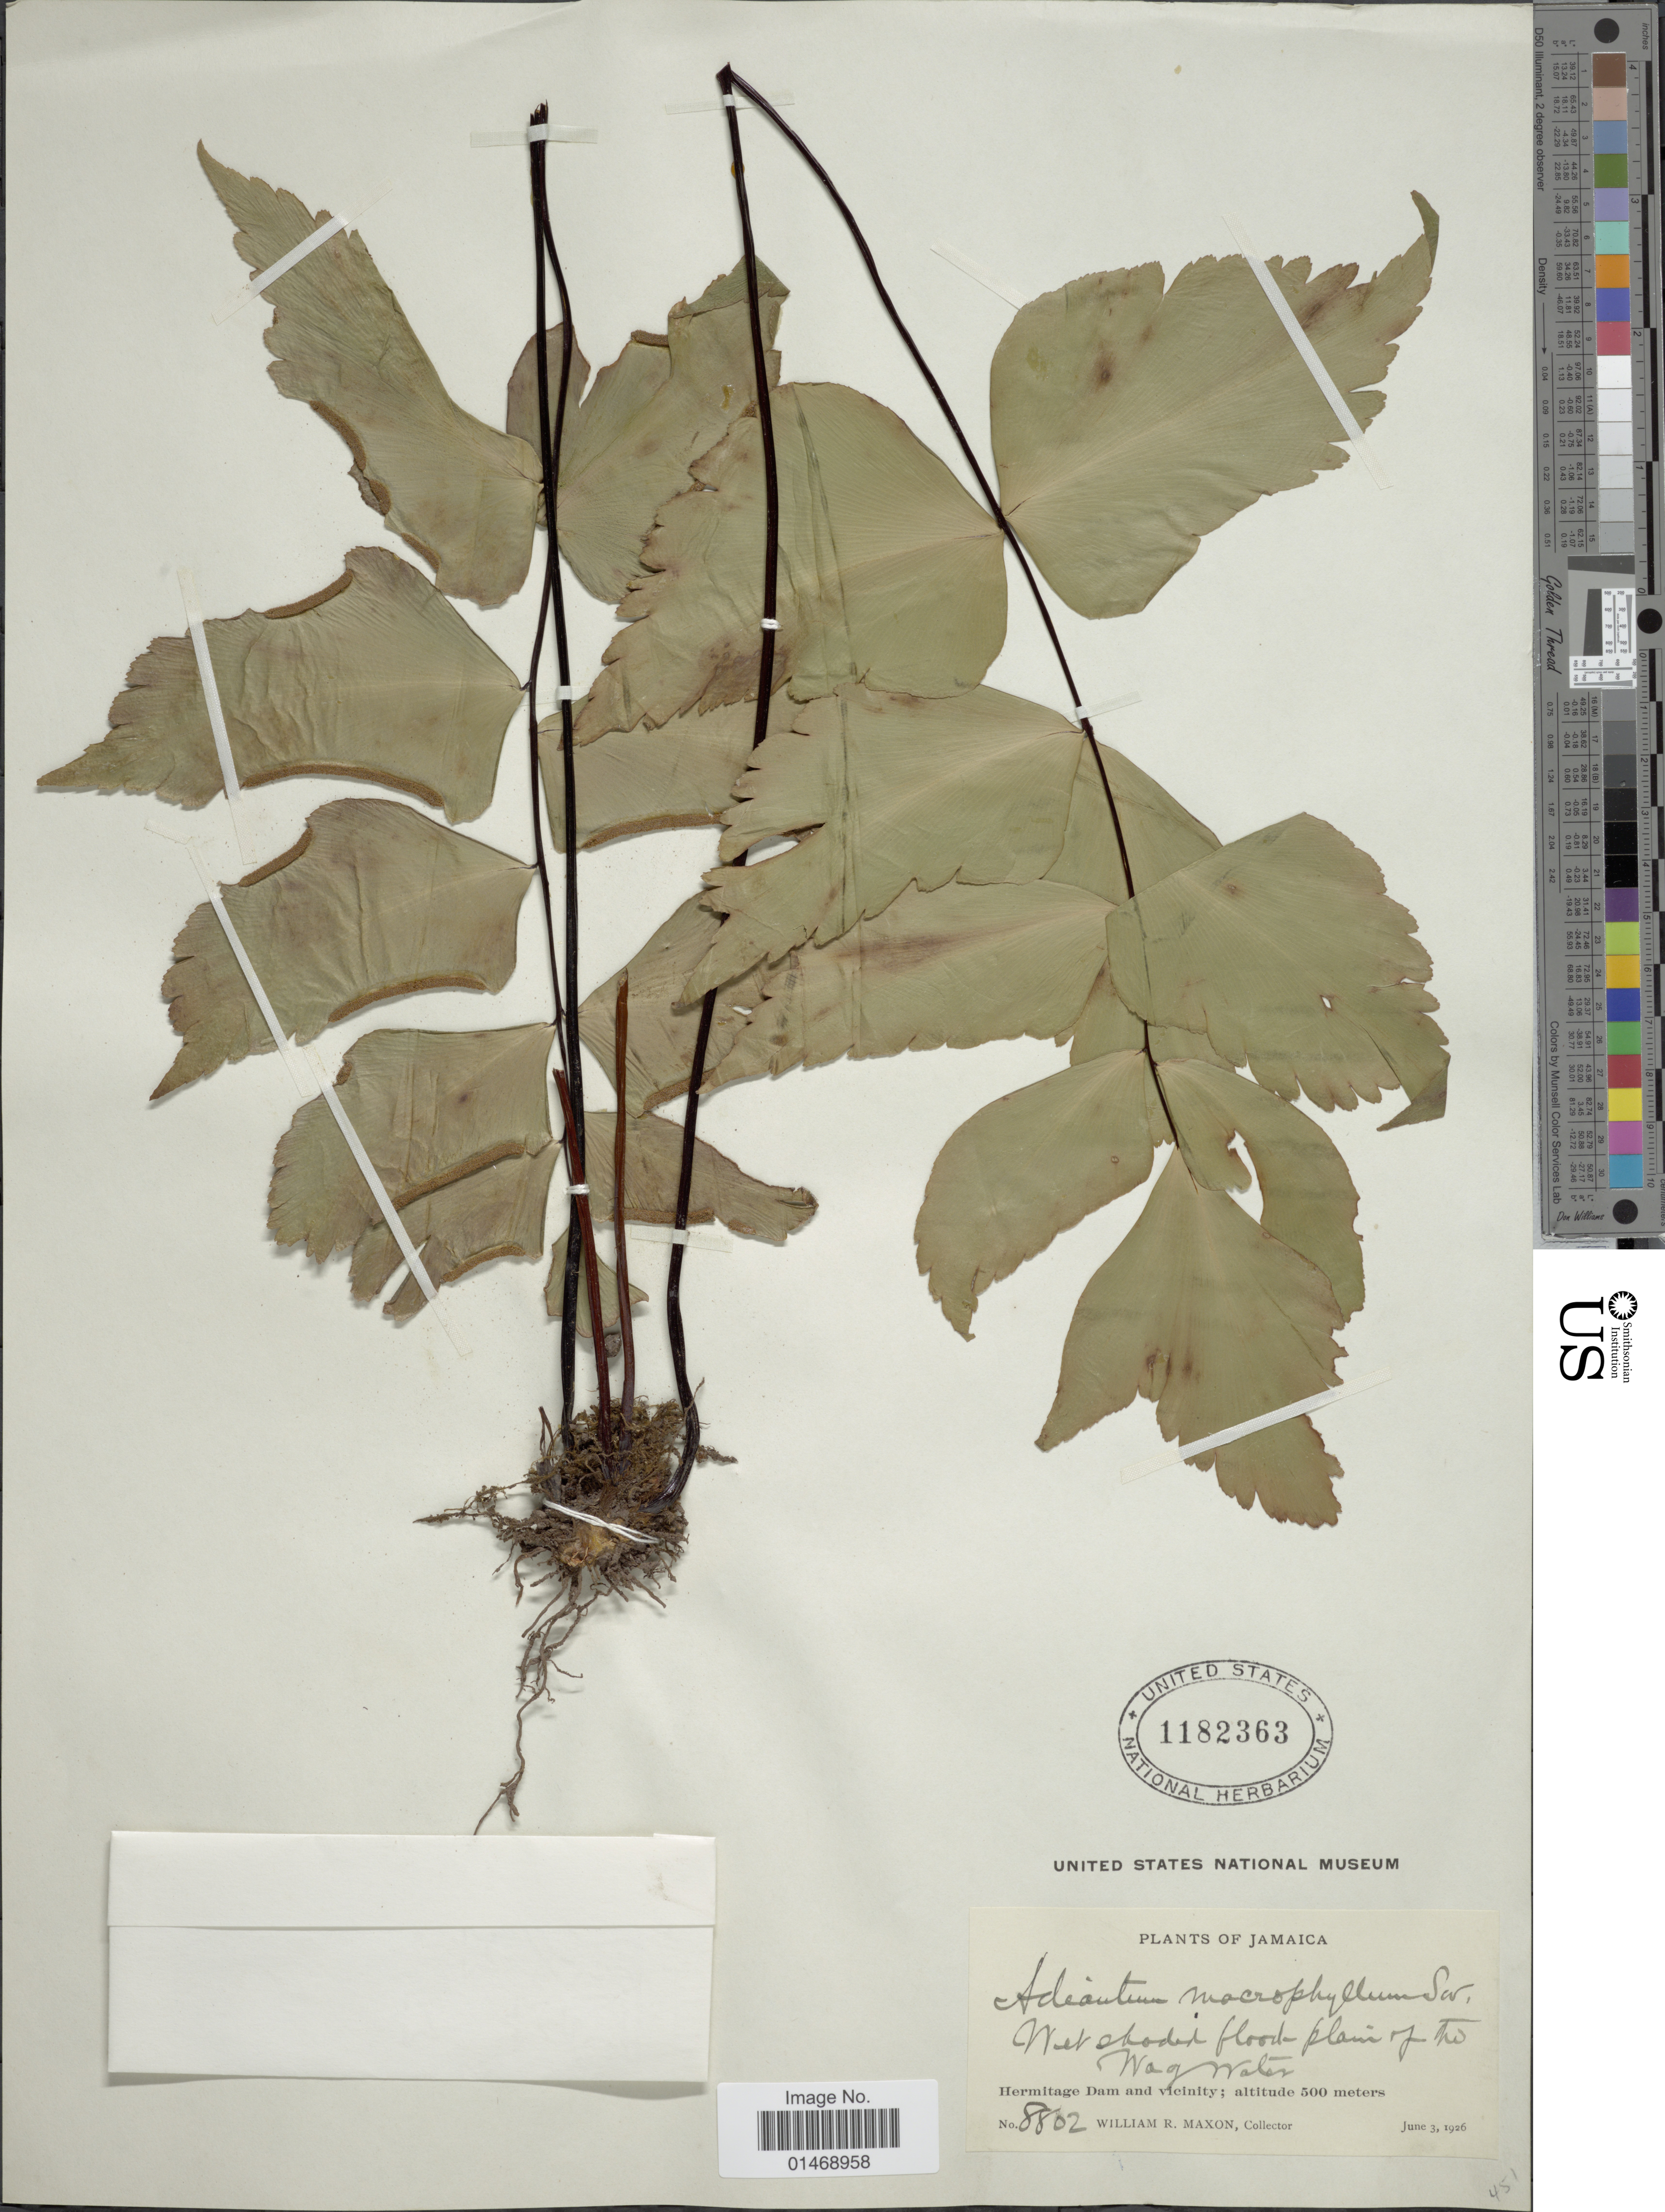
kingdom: Plantae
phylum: Tracheophyta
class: Polypodiopsida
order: Polypodiales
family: Pteridaceae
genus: Adiantum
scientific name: Adiantum macrophyllum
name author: Sw.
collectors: W. R. Maxon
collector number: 8802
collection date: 1926-06-03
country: Jamaica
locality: Wet shaded flood plain of the Wag Walter, Hermitage Dam and vicinity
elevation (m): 500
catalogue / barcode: US 1182363